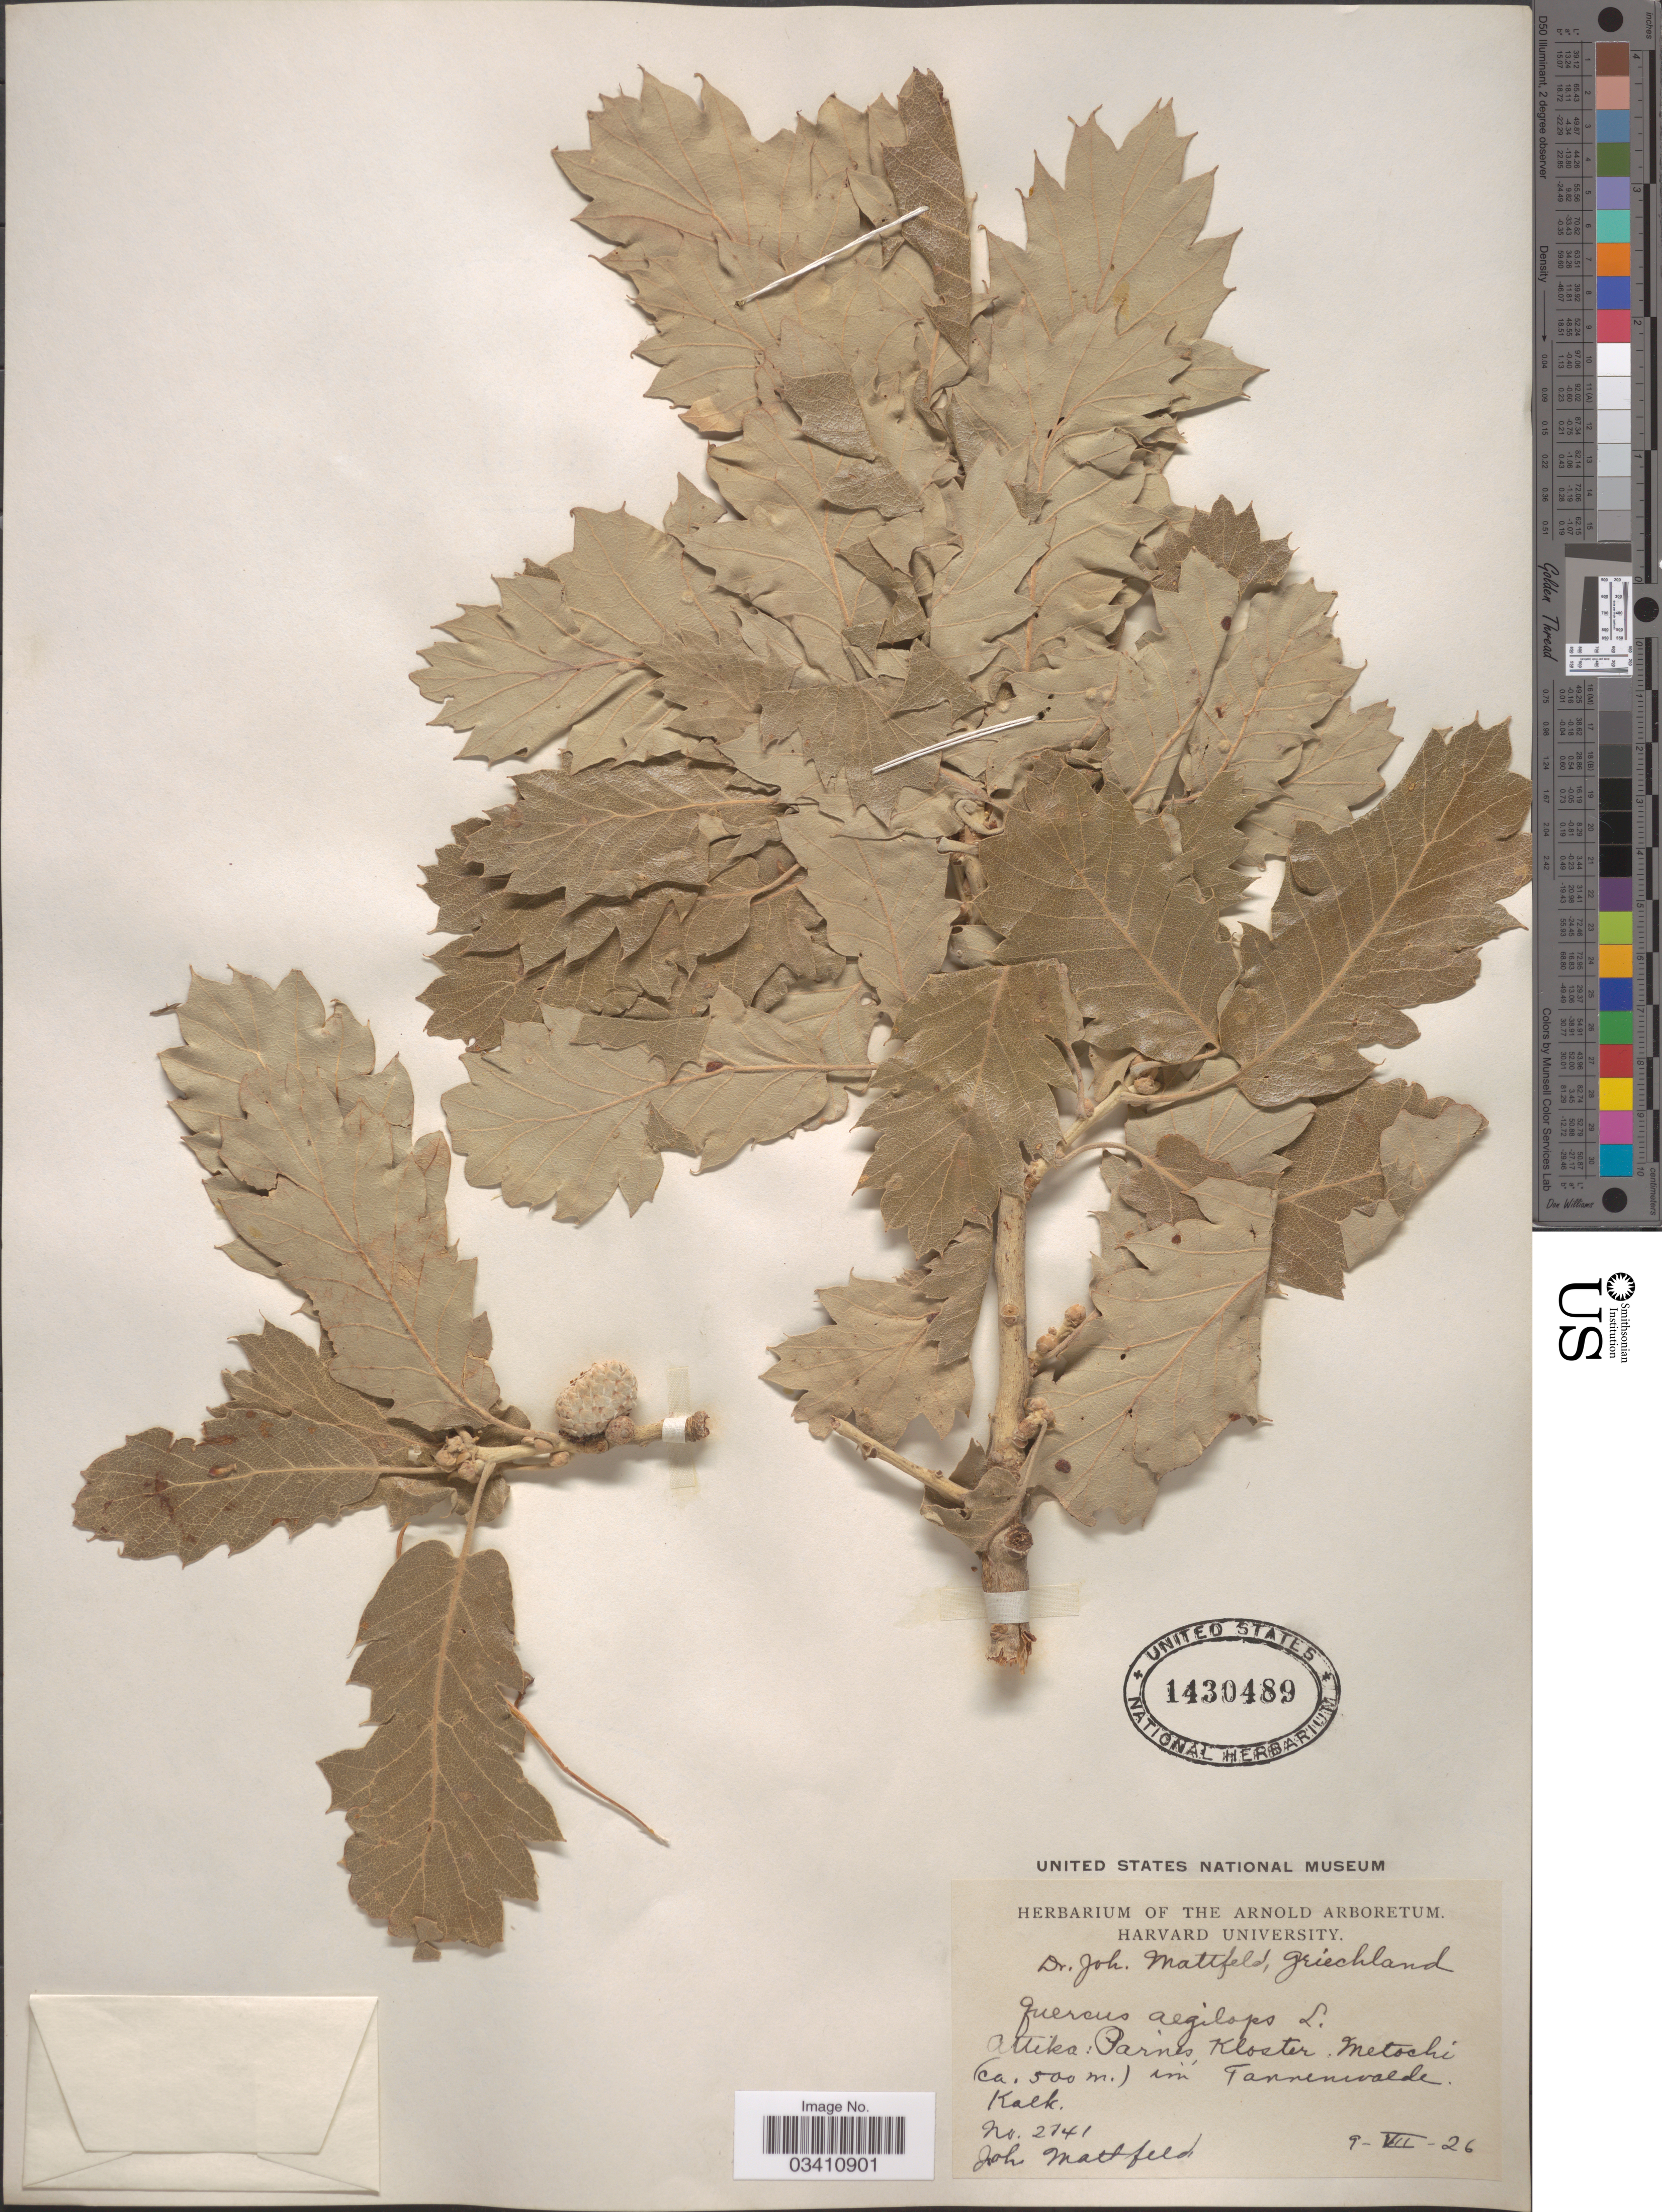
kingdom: Plantae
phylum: Tracheophyta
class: Magnoliopsida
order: Fagales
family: Fagaceae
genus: Quercus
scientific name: Quercus aegilops L., nom. illeg.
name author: L.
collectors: J. Mattfeld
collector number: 2741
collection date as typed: Transcribed d/m/y: 9/7/26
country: Greece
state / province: Attica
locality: Parnes Kloster. Metochi in Tannenwalde. Kalk.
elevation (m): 500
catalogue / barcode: US 1430489